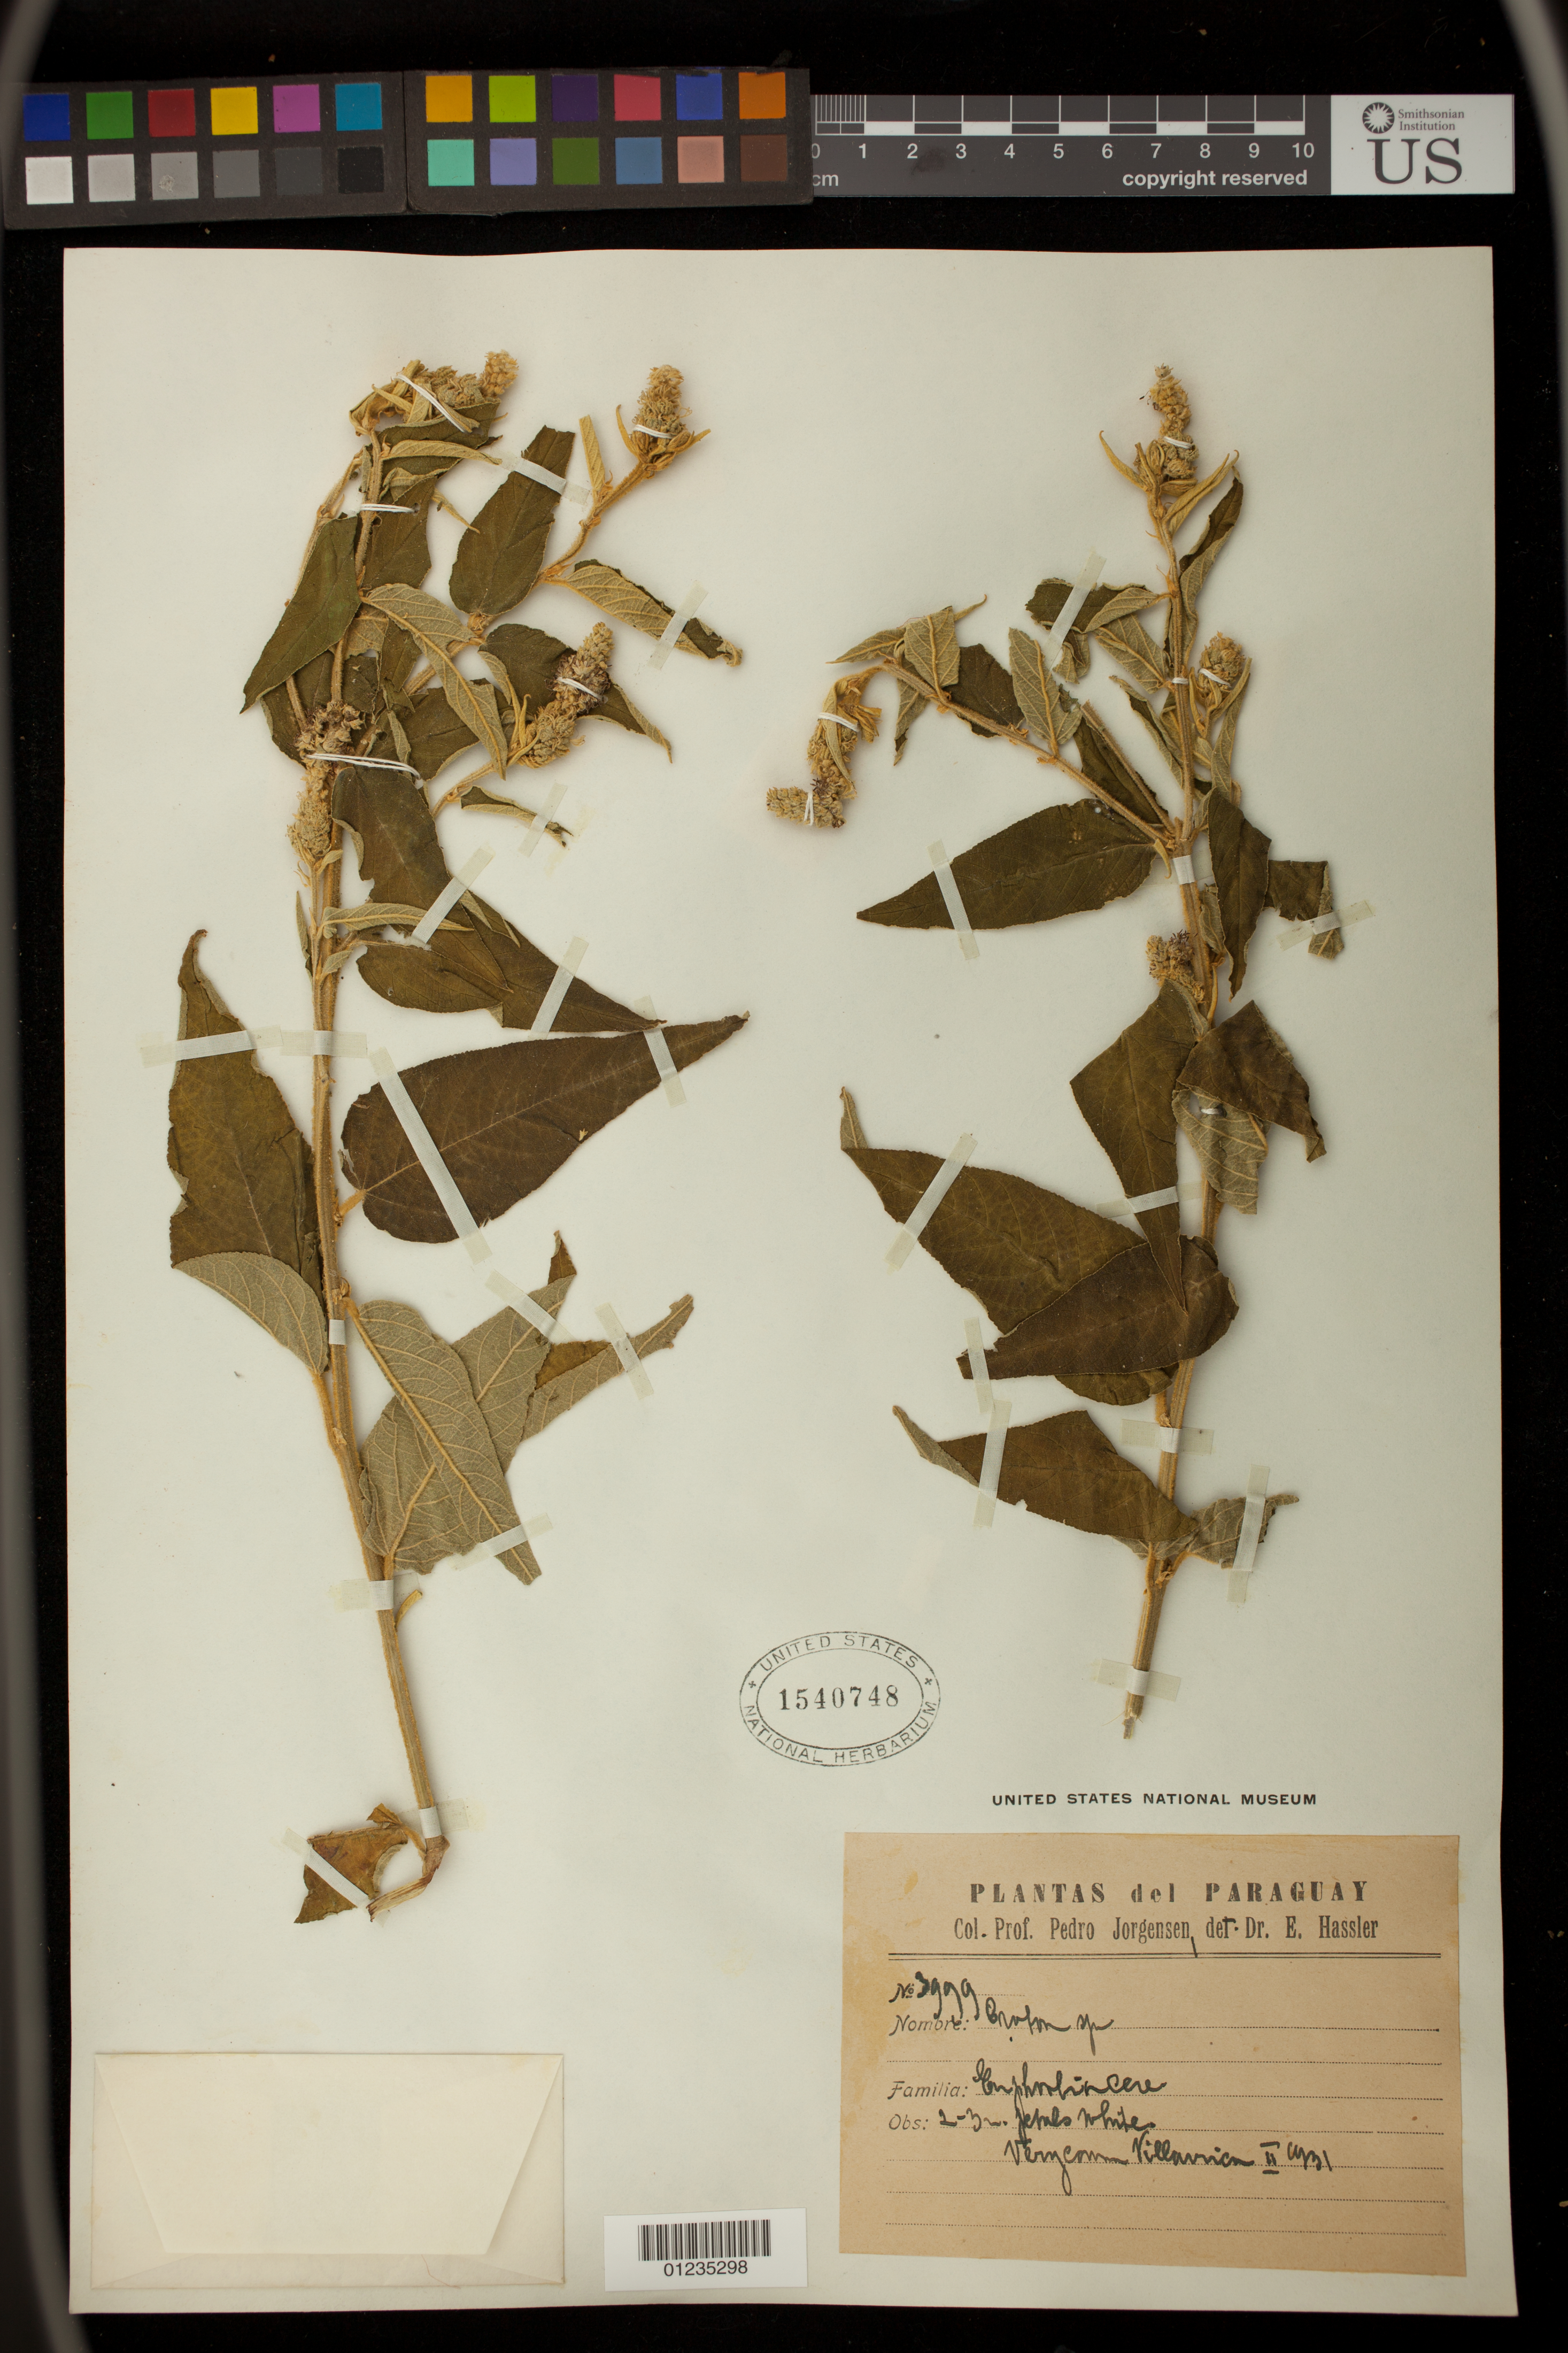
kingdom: Plantae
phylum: Tracheophyta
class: Magnoliopsida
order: Malpighiales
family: Euphorbiaceae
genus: Julocroton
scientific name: Julocroton sp.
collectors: P. M. Jørgensen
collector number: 3999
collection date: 1931-02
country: Paraguay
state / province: Guaira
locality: Villarrica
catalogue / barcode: US 1540748